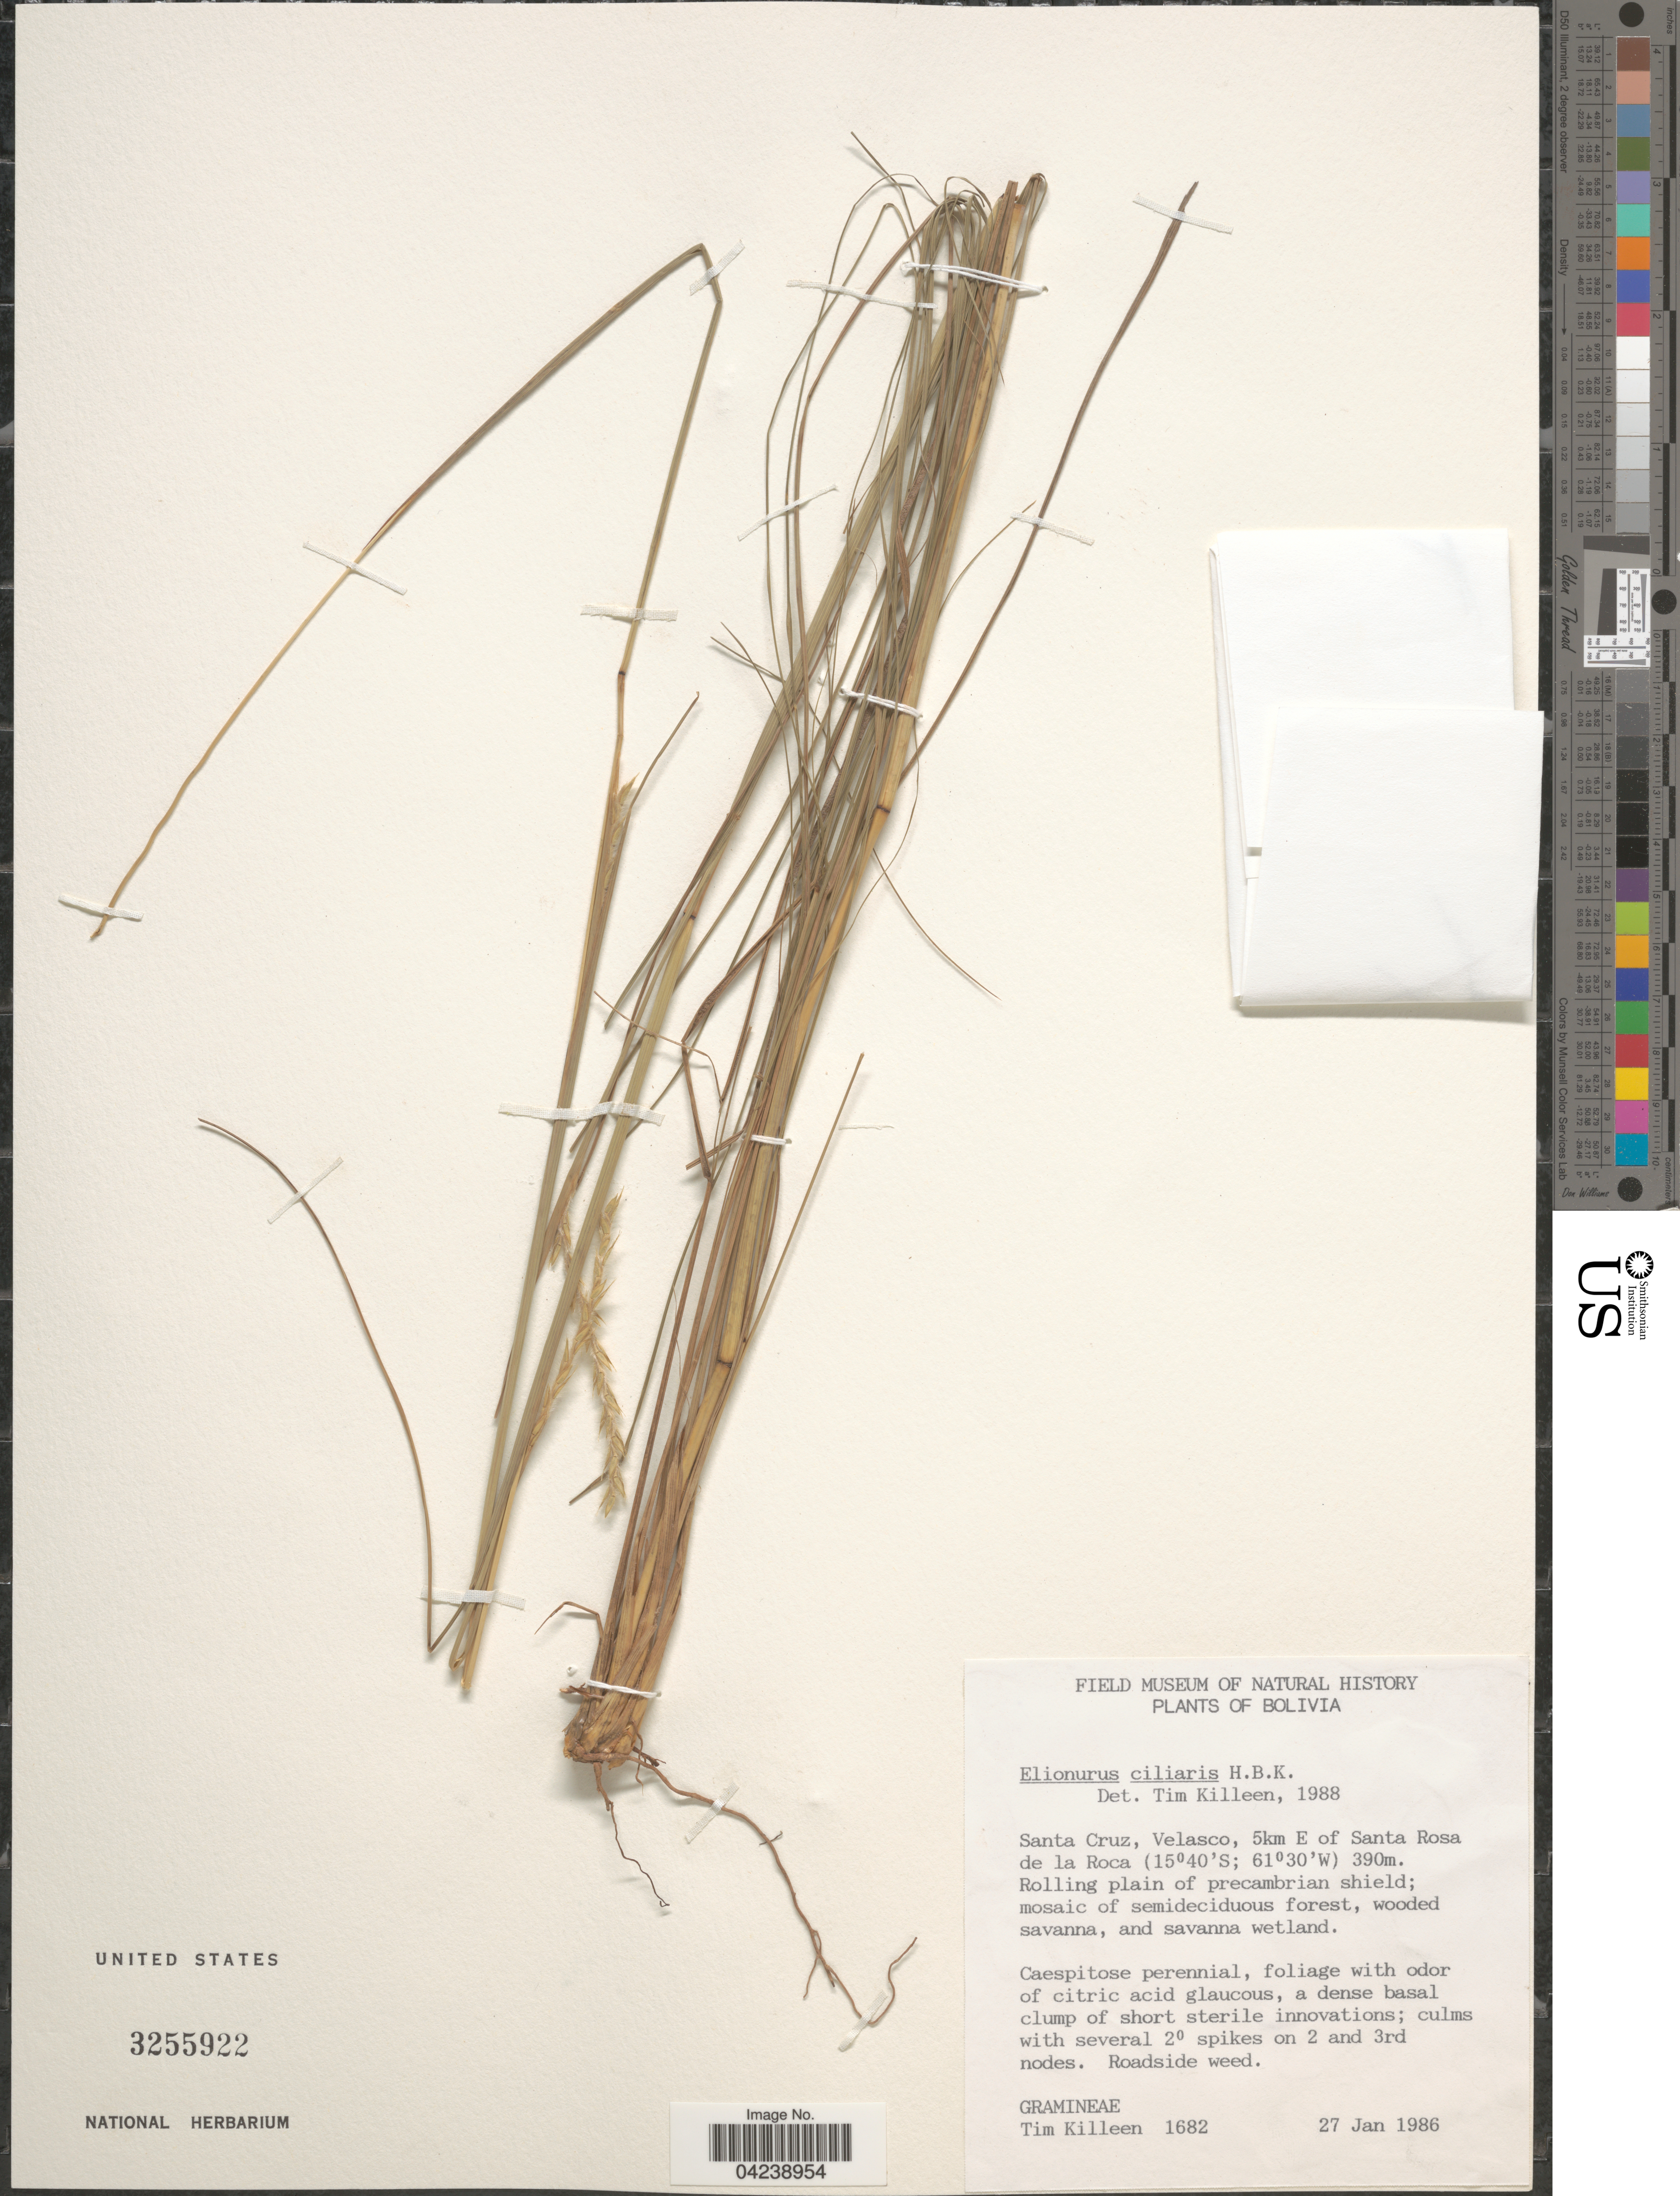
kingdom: Plantae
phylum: Tracheophyta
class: Liliopsida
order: Poales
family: Poaceae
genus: Elionurus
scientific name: Elionurus ciliaris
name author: Kunth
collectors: T. J. Killeen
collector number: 1682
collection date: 1986-01-27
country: Bolivia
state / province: Santa Cruz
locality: Velasco, 5km E of Santa Rosa de la Roca.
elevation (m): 390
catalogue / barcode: US 3255922